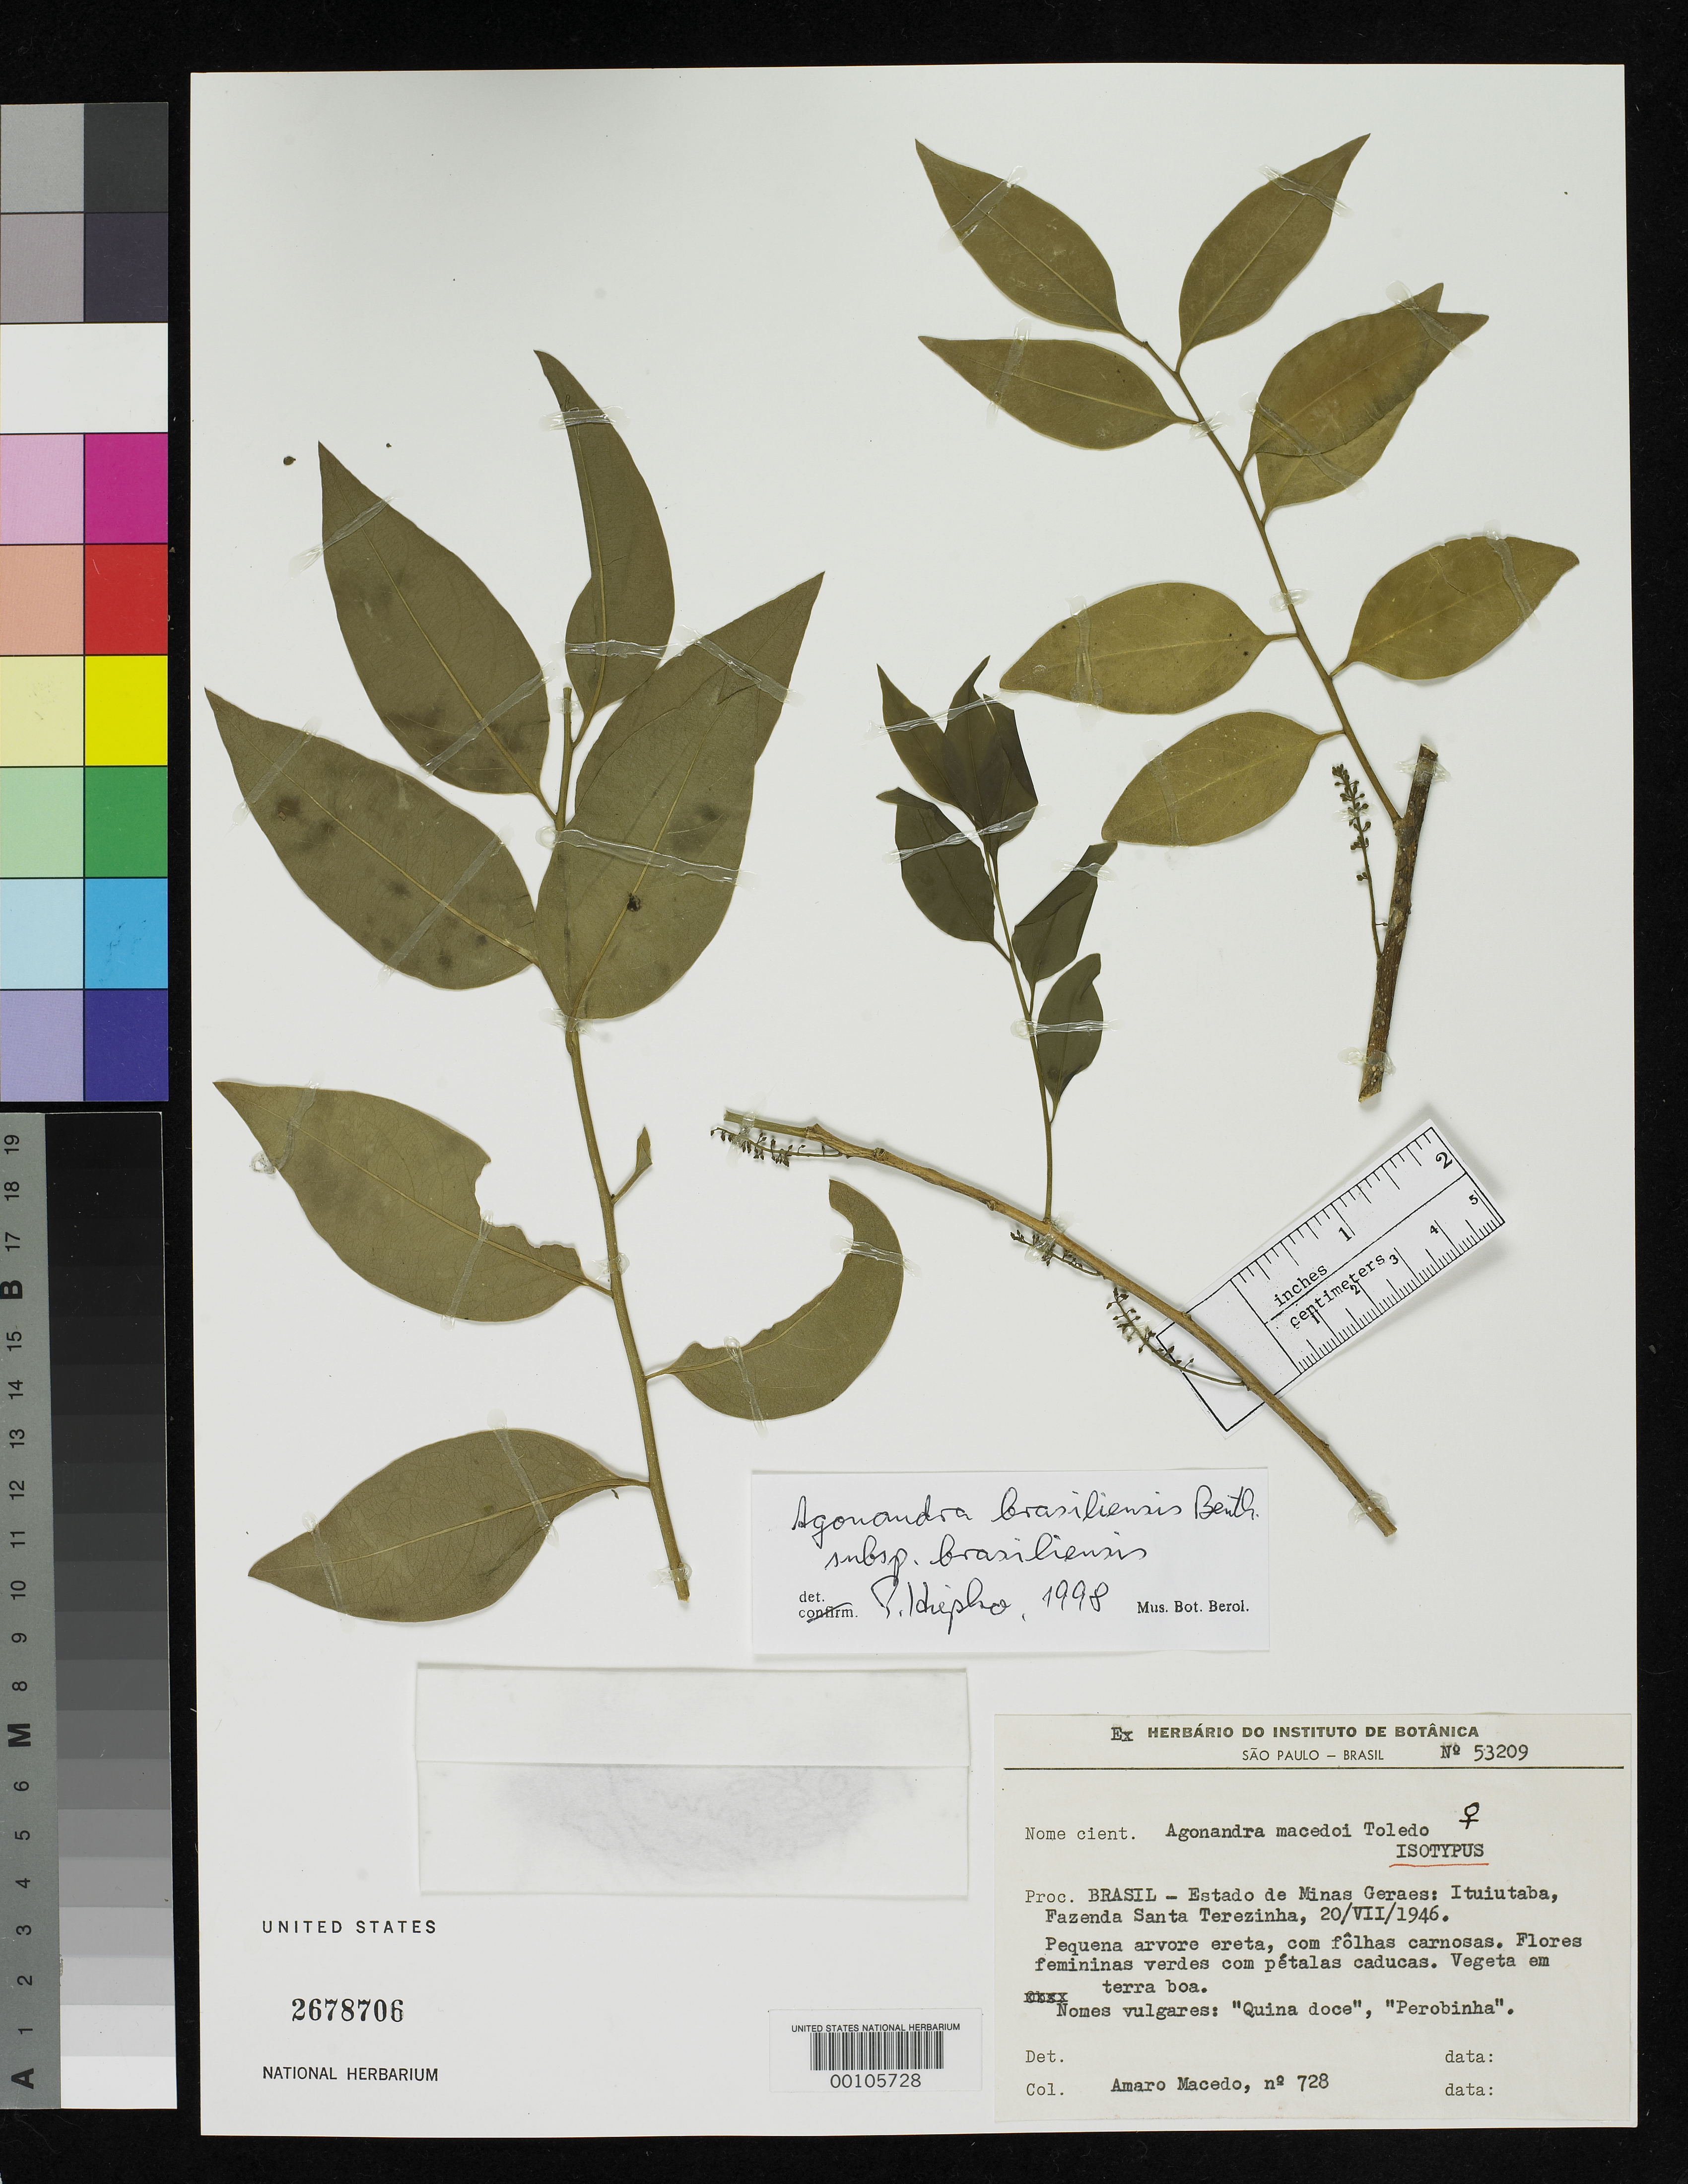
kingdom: Plantae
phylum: Tracheophyta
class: Magnoliopsida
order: Santalales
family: Opiliaceae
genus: Agonandra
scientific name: Agonandra macedoi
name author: Toledo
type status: Isotype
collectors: A. Macedo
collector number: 728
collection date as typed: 06 Sep 1945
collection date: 1945-09-06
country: Brazil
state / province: Minas Gerais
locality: Ituiutaba, Fazenda Santa Terezinha.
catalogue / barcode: US 2678706